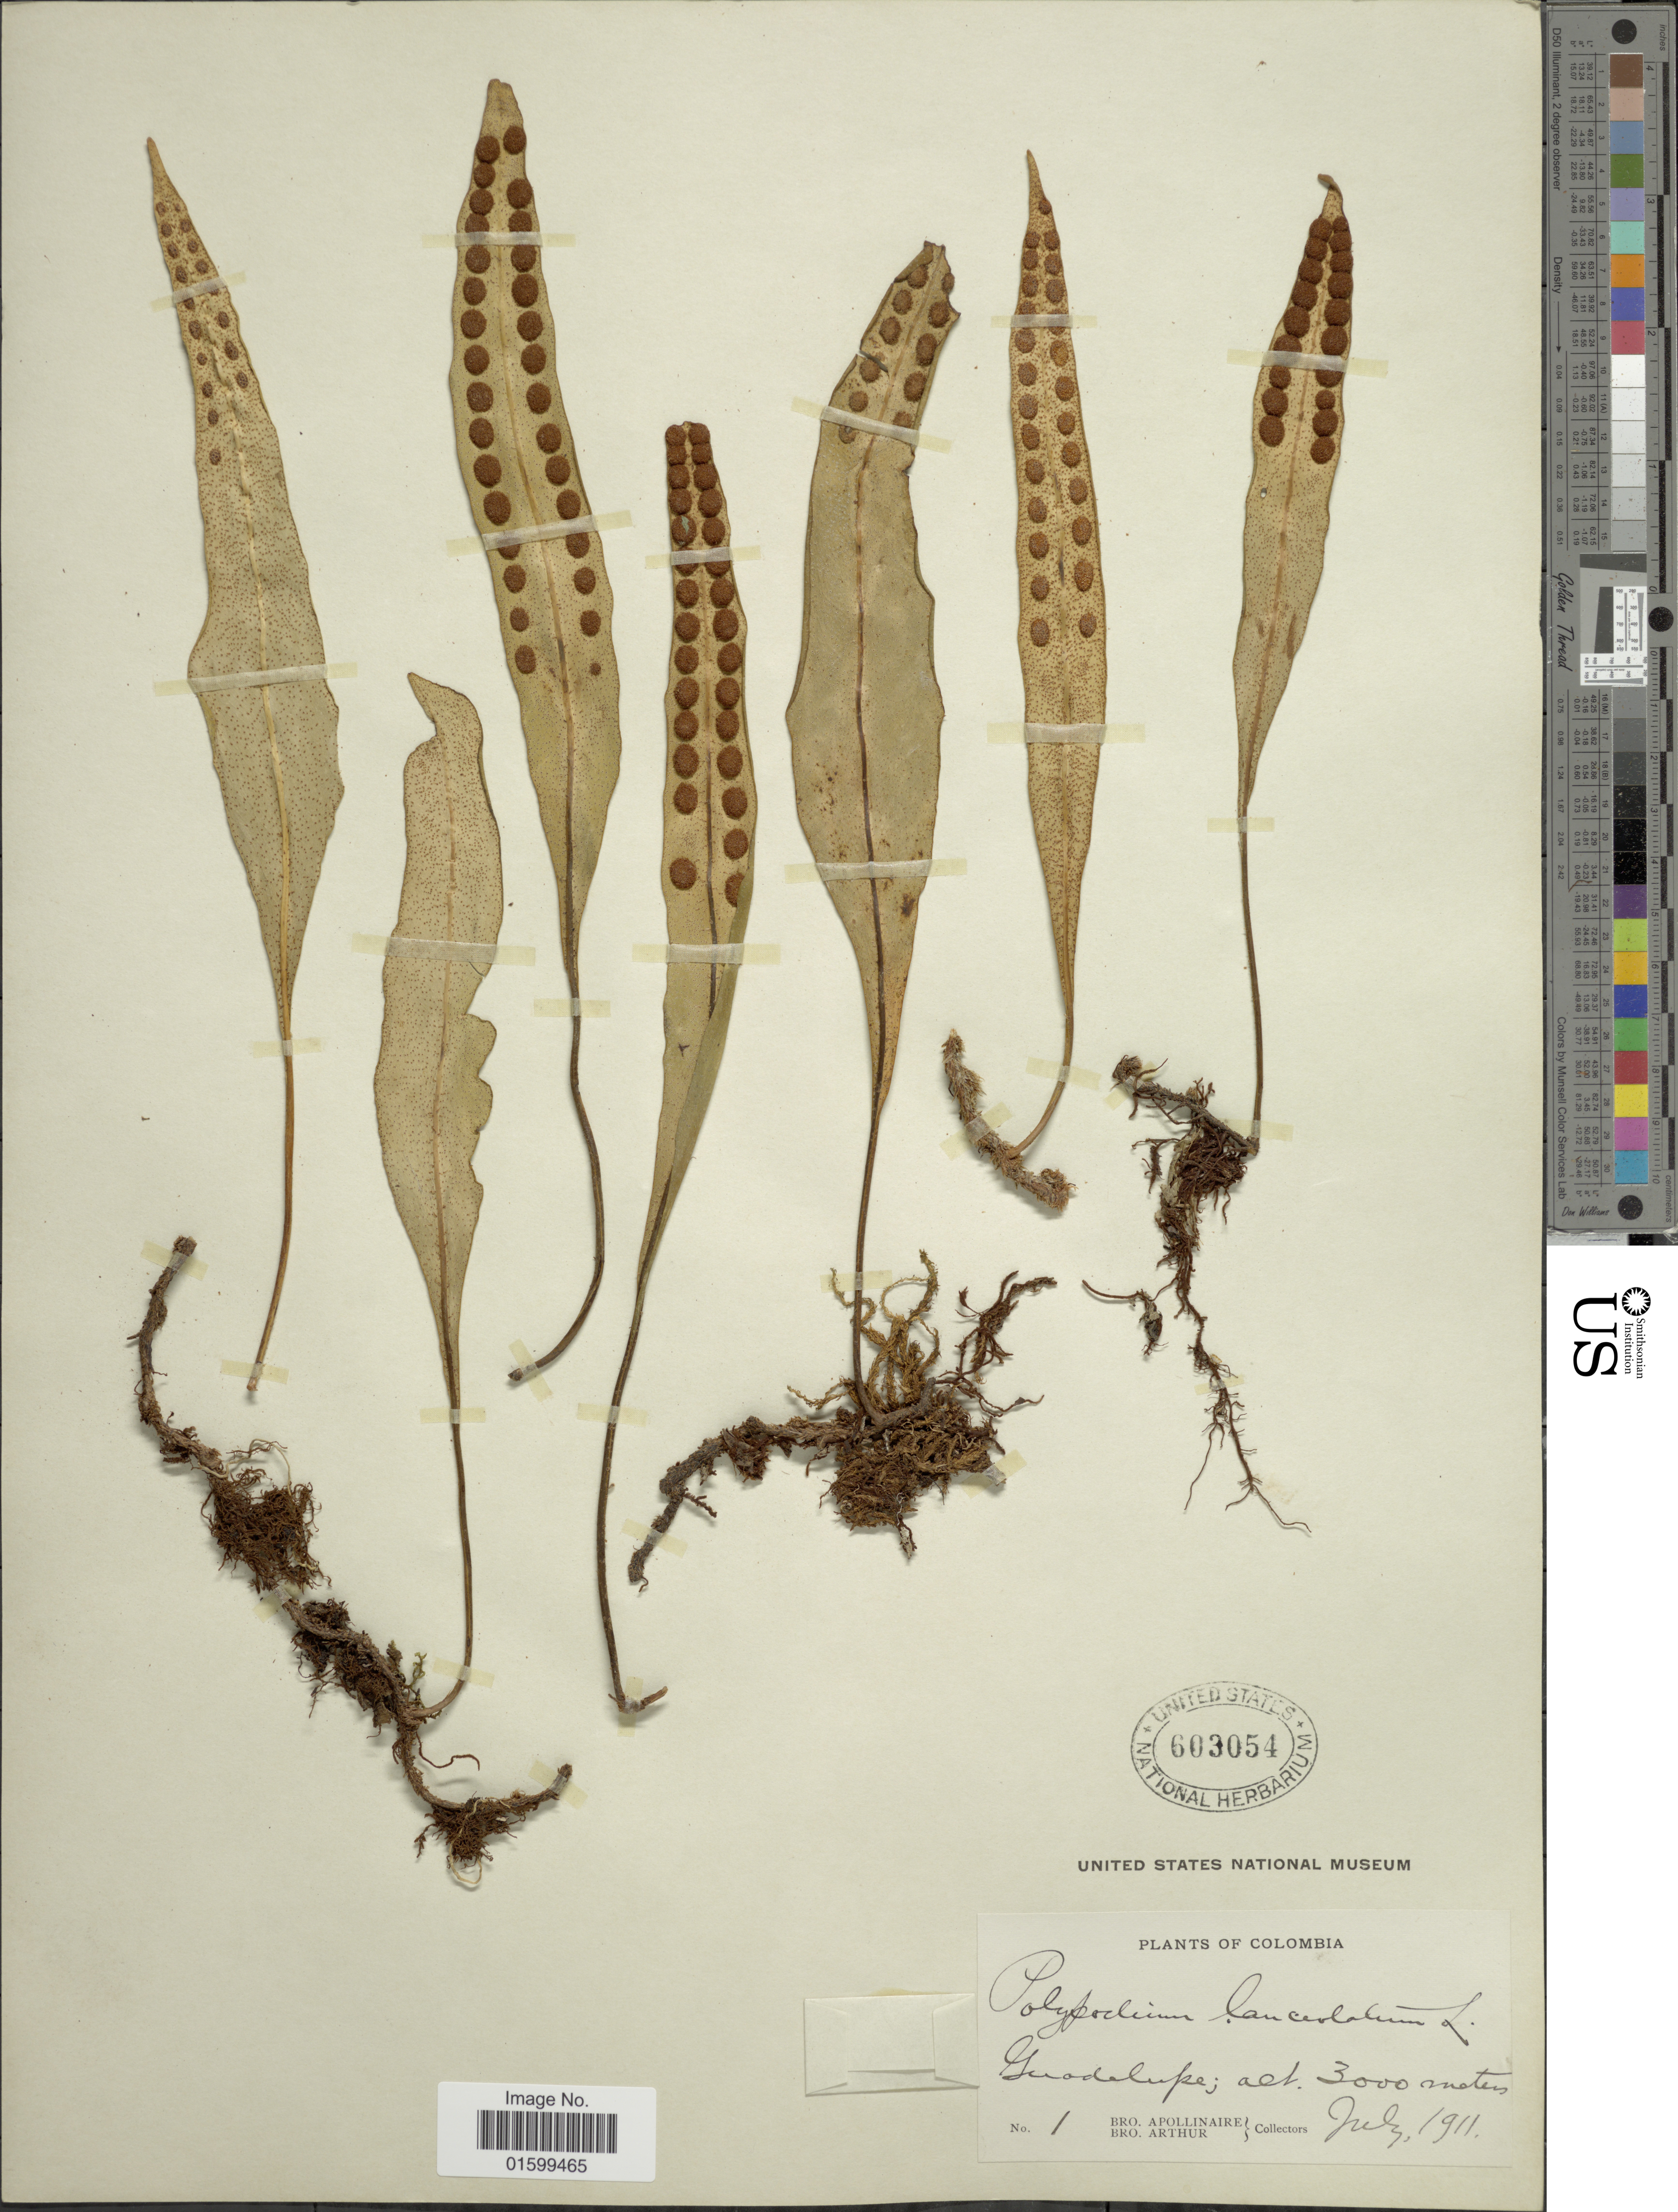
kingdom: Plantae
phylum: Tracheophyta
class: Polypodiopsida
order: Polypodiales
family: Polypodiaceae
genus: Pleopeltis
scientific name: Pleopeltis macrocarpa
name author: (Bory ex Willd.) Kaulf.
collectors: Bro. Apollinaire & Bro. Arthur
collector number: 1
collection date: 1911-07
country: Colombia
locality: Guadelupe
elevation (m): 3000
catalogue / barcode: US 603054